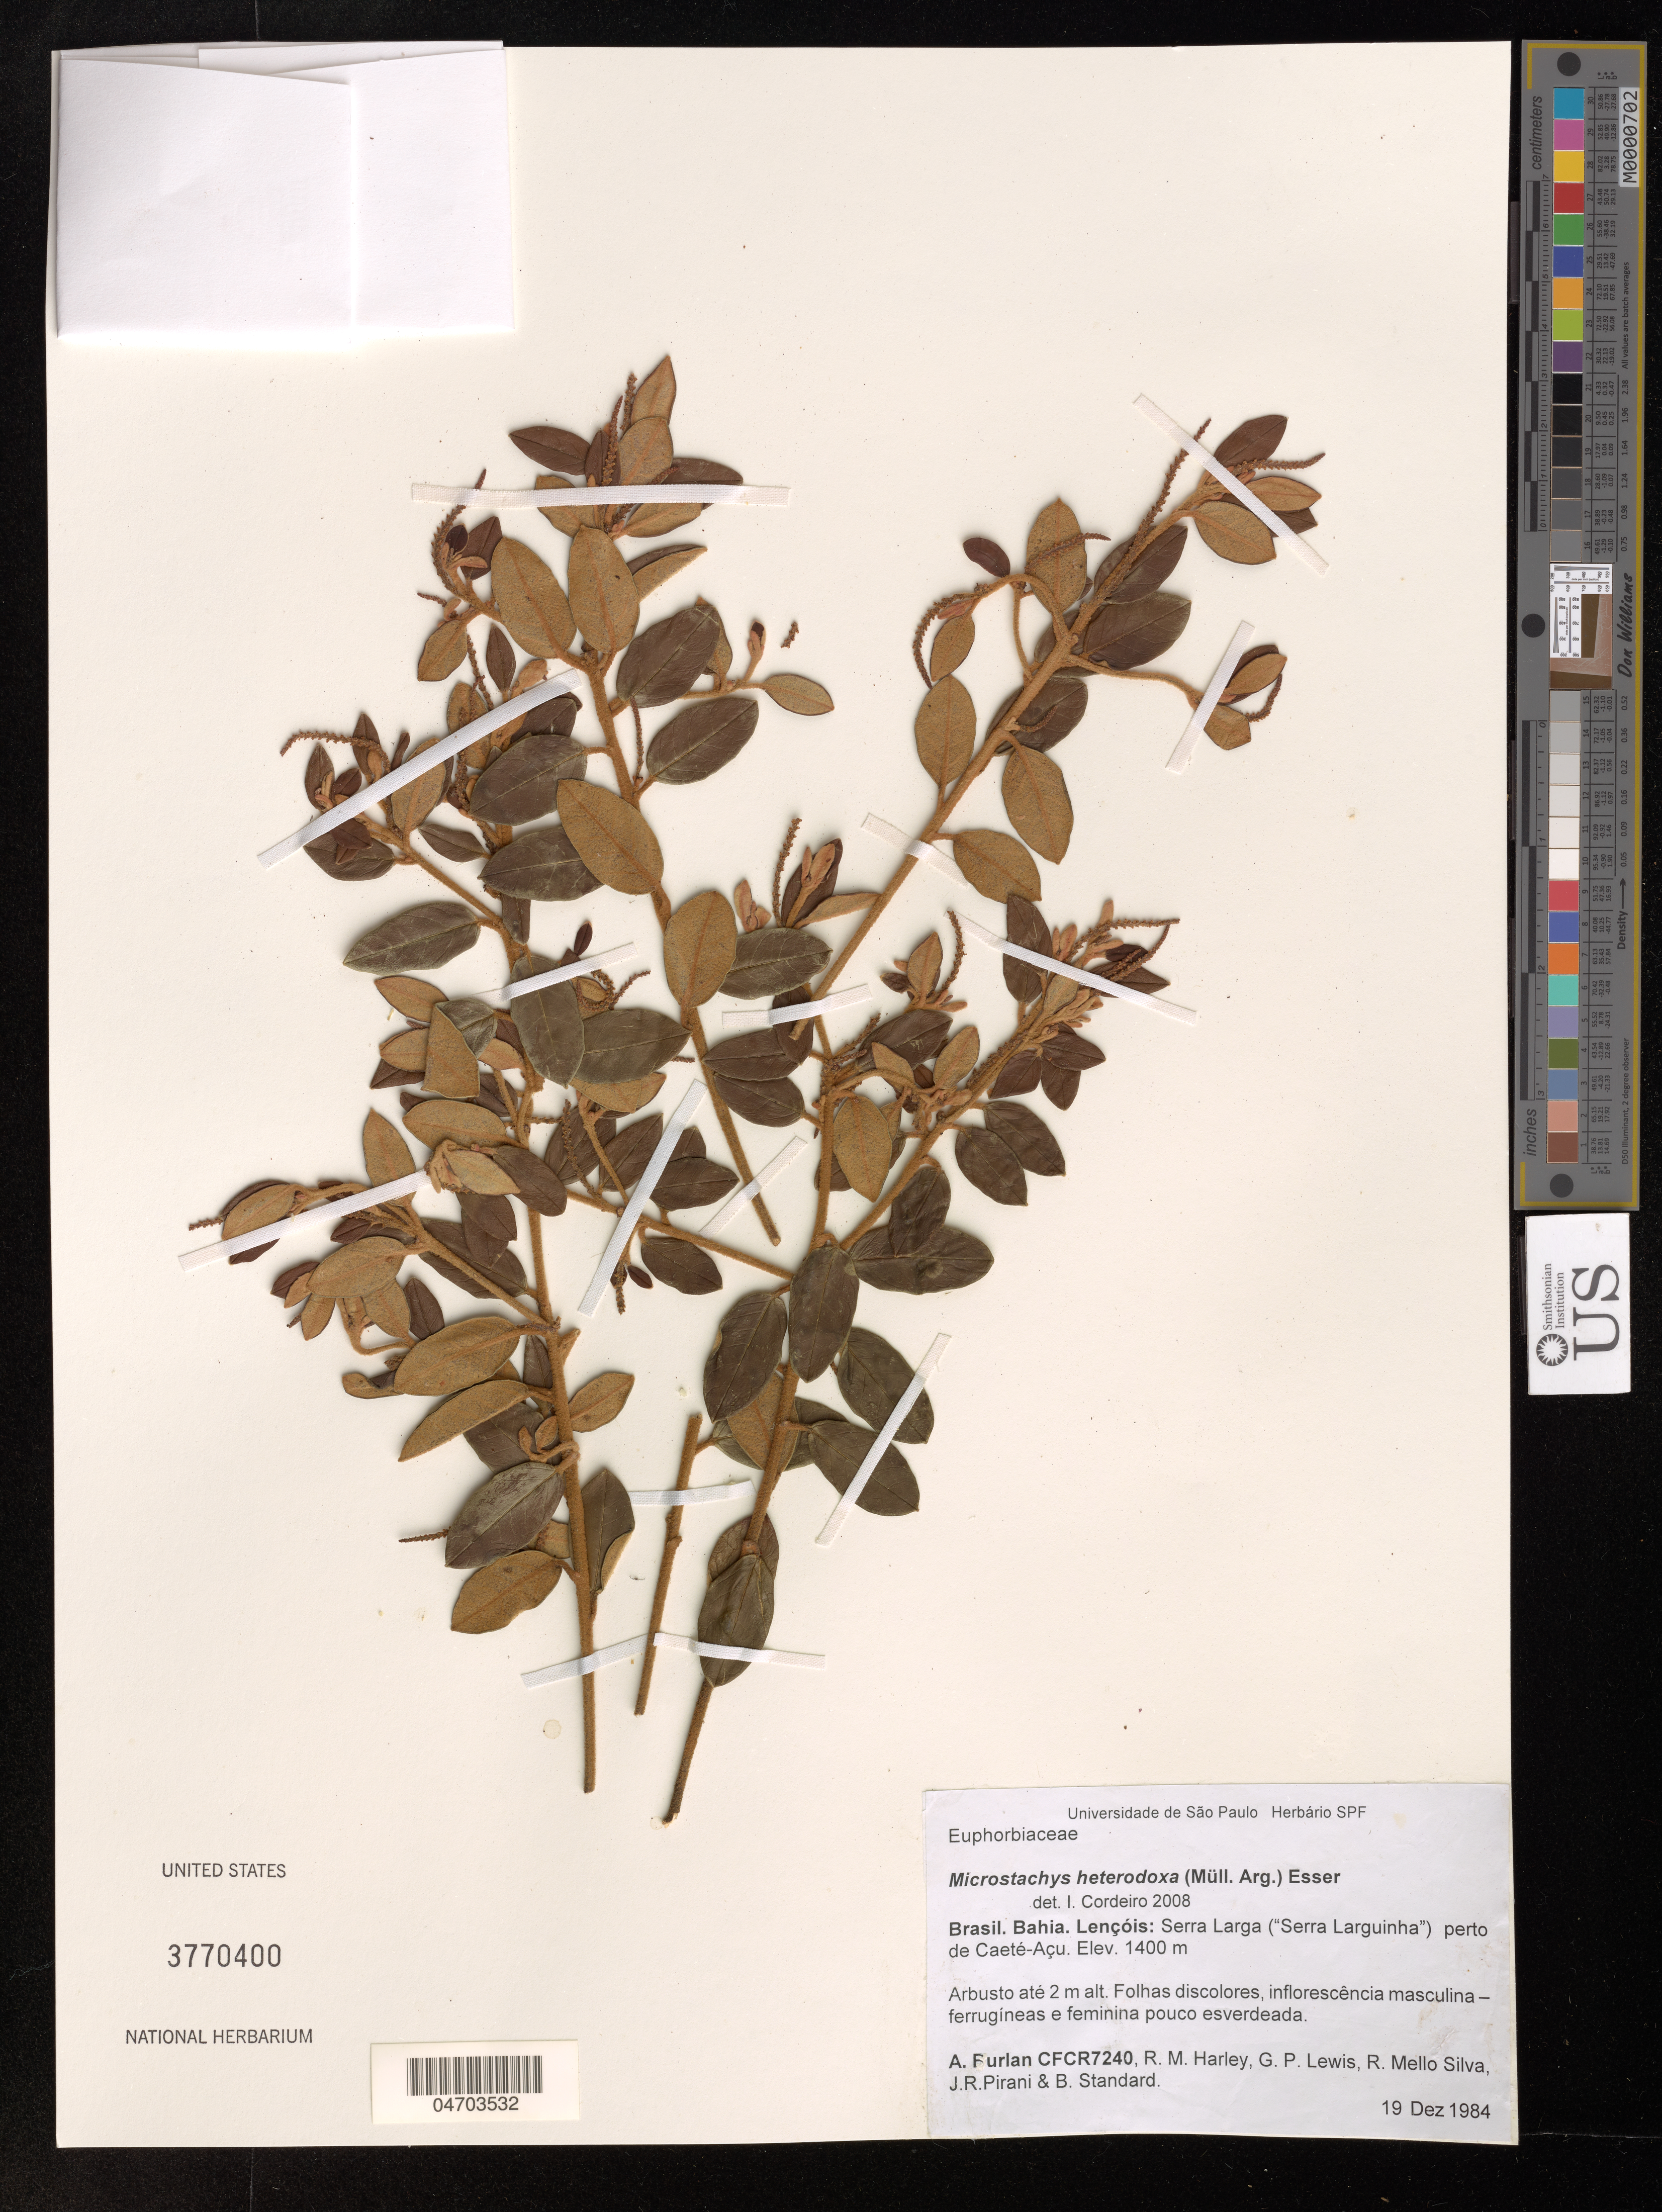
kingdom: Plantae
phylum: Tracheophyta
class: Magnoliopsida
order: Malpighiales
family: Euphorbiaceae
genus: Microstachys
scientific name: Microstachys heterodoxa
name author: (Müll. Arg.) Esser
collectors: A. Furlan, R. Harley & G. Lewis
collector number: CFCR7240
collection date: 1984-12-19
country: Brazil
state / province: Bahia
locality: Lencóis: Serra Larga ("Serra Larguinha") perto de Caeté-Acu.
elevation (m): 1400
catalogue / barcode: US 3770400